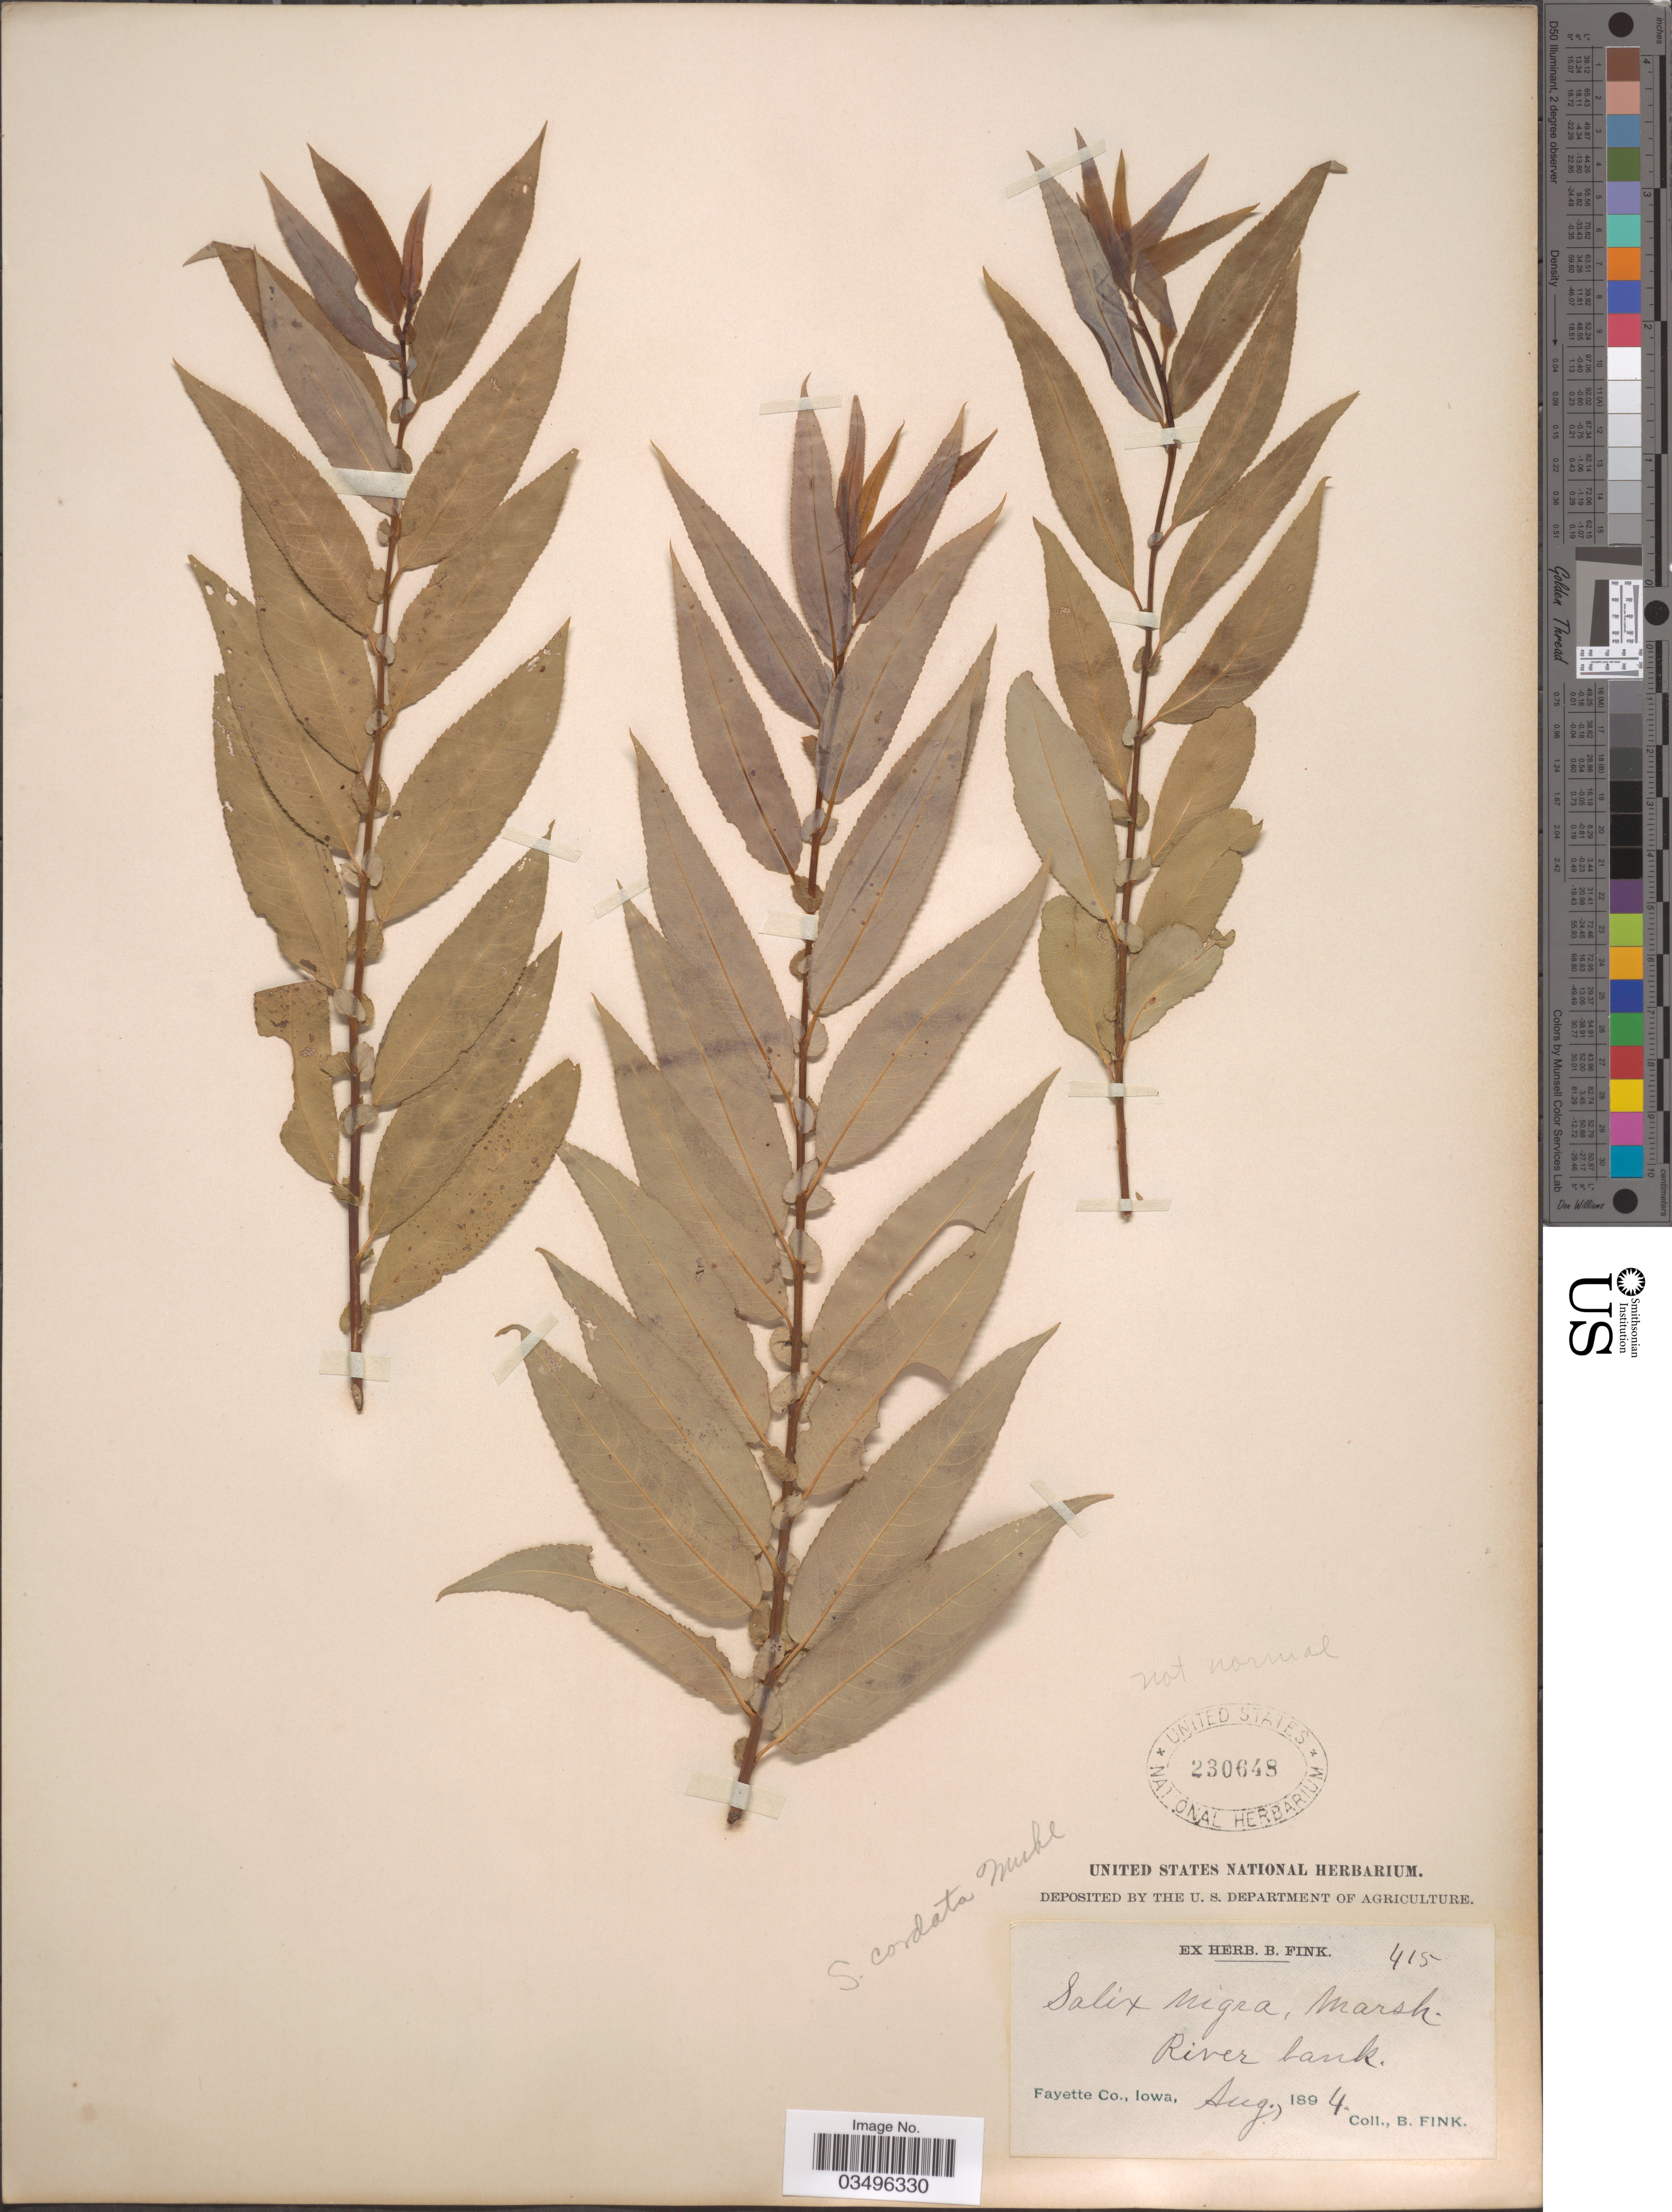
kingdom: Plantae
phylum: Tracheophyta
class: Magnoliopsida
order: Malpighiales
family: Salicaceae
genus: Salix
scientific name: Salix cordata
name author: Michx.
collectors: B. Fink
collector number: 415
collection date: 1894-08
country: United States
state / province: Iowa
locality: River bank. Fayette Co.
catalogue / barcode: US 230648